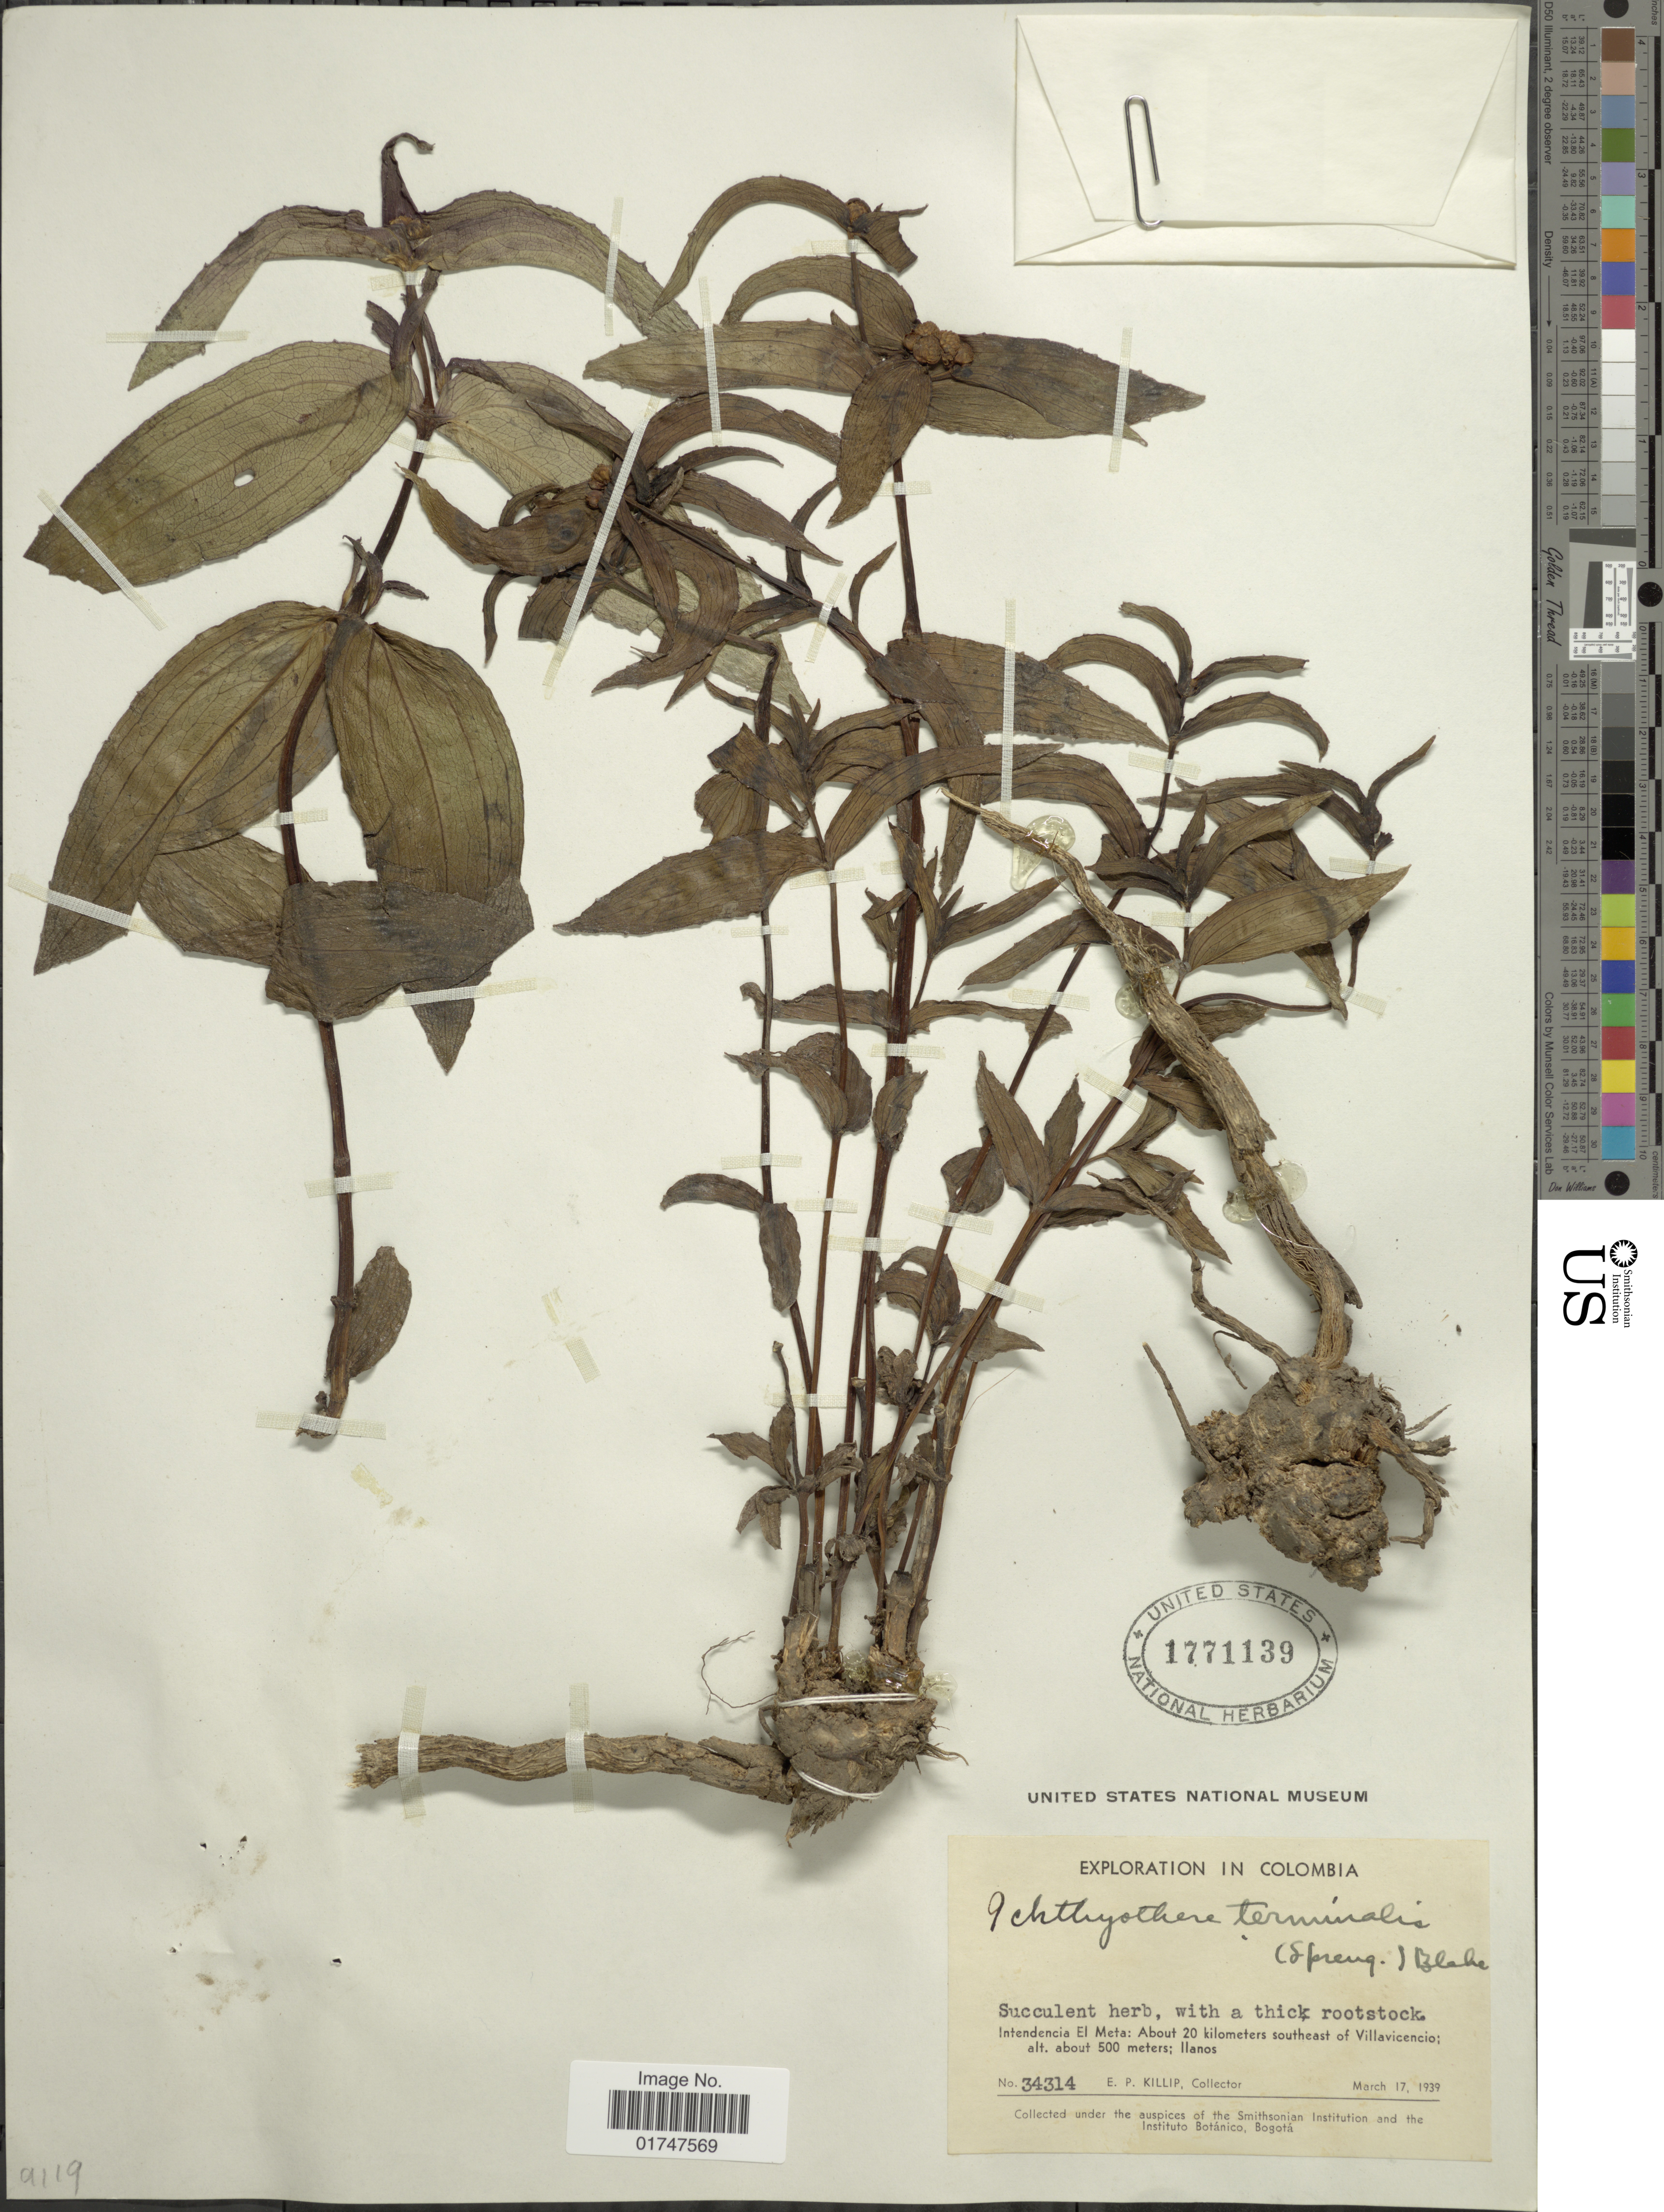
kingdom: Plantae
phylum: Tracheophyta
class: Magnoliopsida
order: Asterales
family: Asteraceae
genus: Ichthyothere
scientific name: Ichthyothere terminalis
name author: (Spreng.) S.F. Blake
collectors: E. P. Killip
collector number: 34314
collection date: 1939-03-17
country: Colombia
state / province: Meta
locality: Intendencia El Meta: About 20 kilometers southeast of Villavicencio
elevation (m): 500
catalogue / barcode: US 1771139